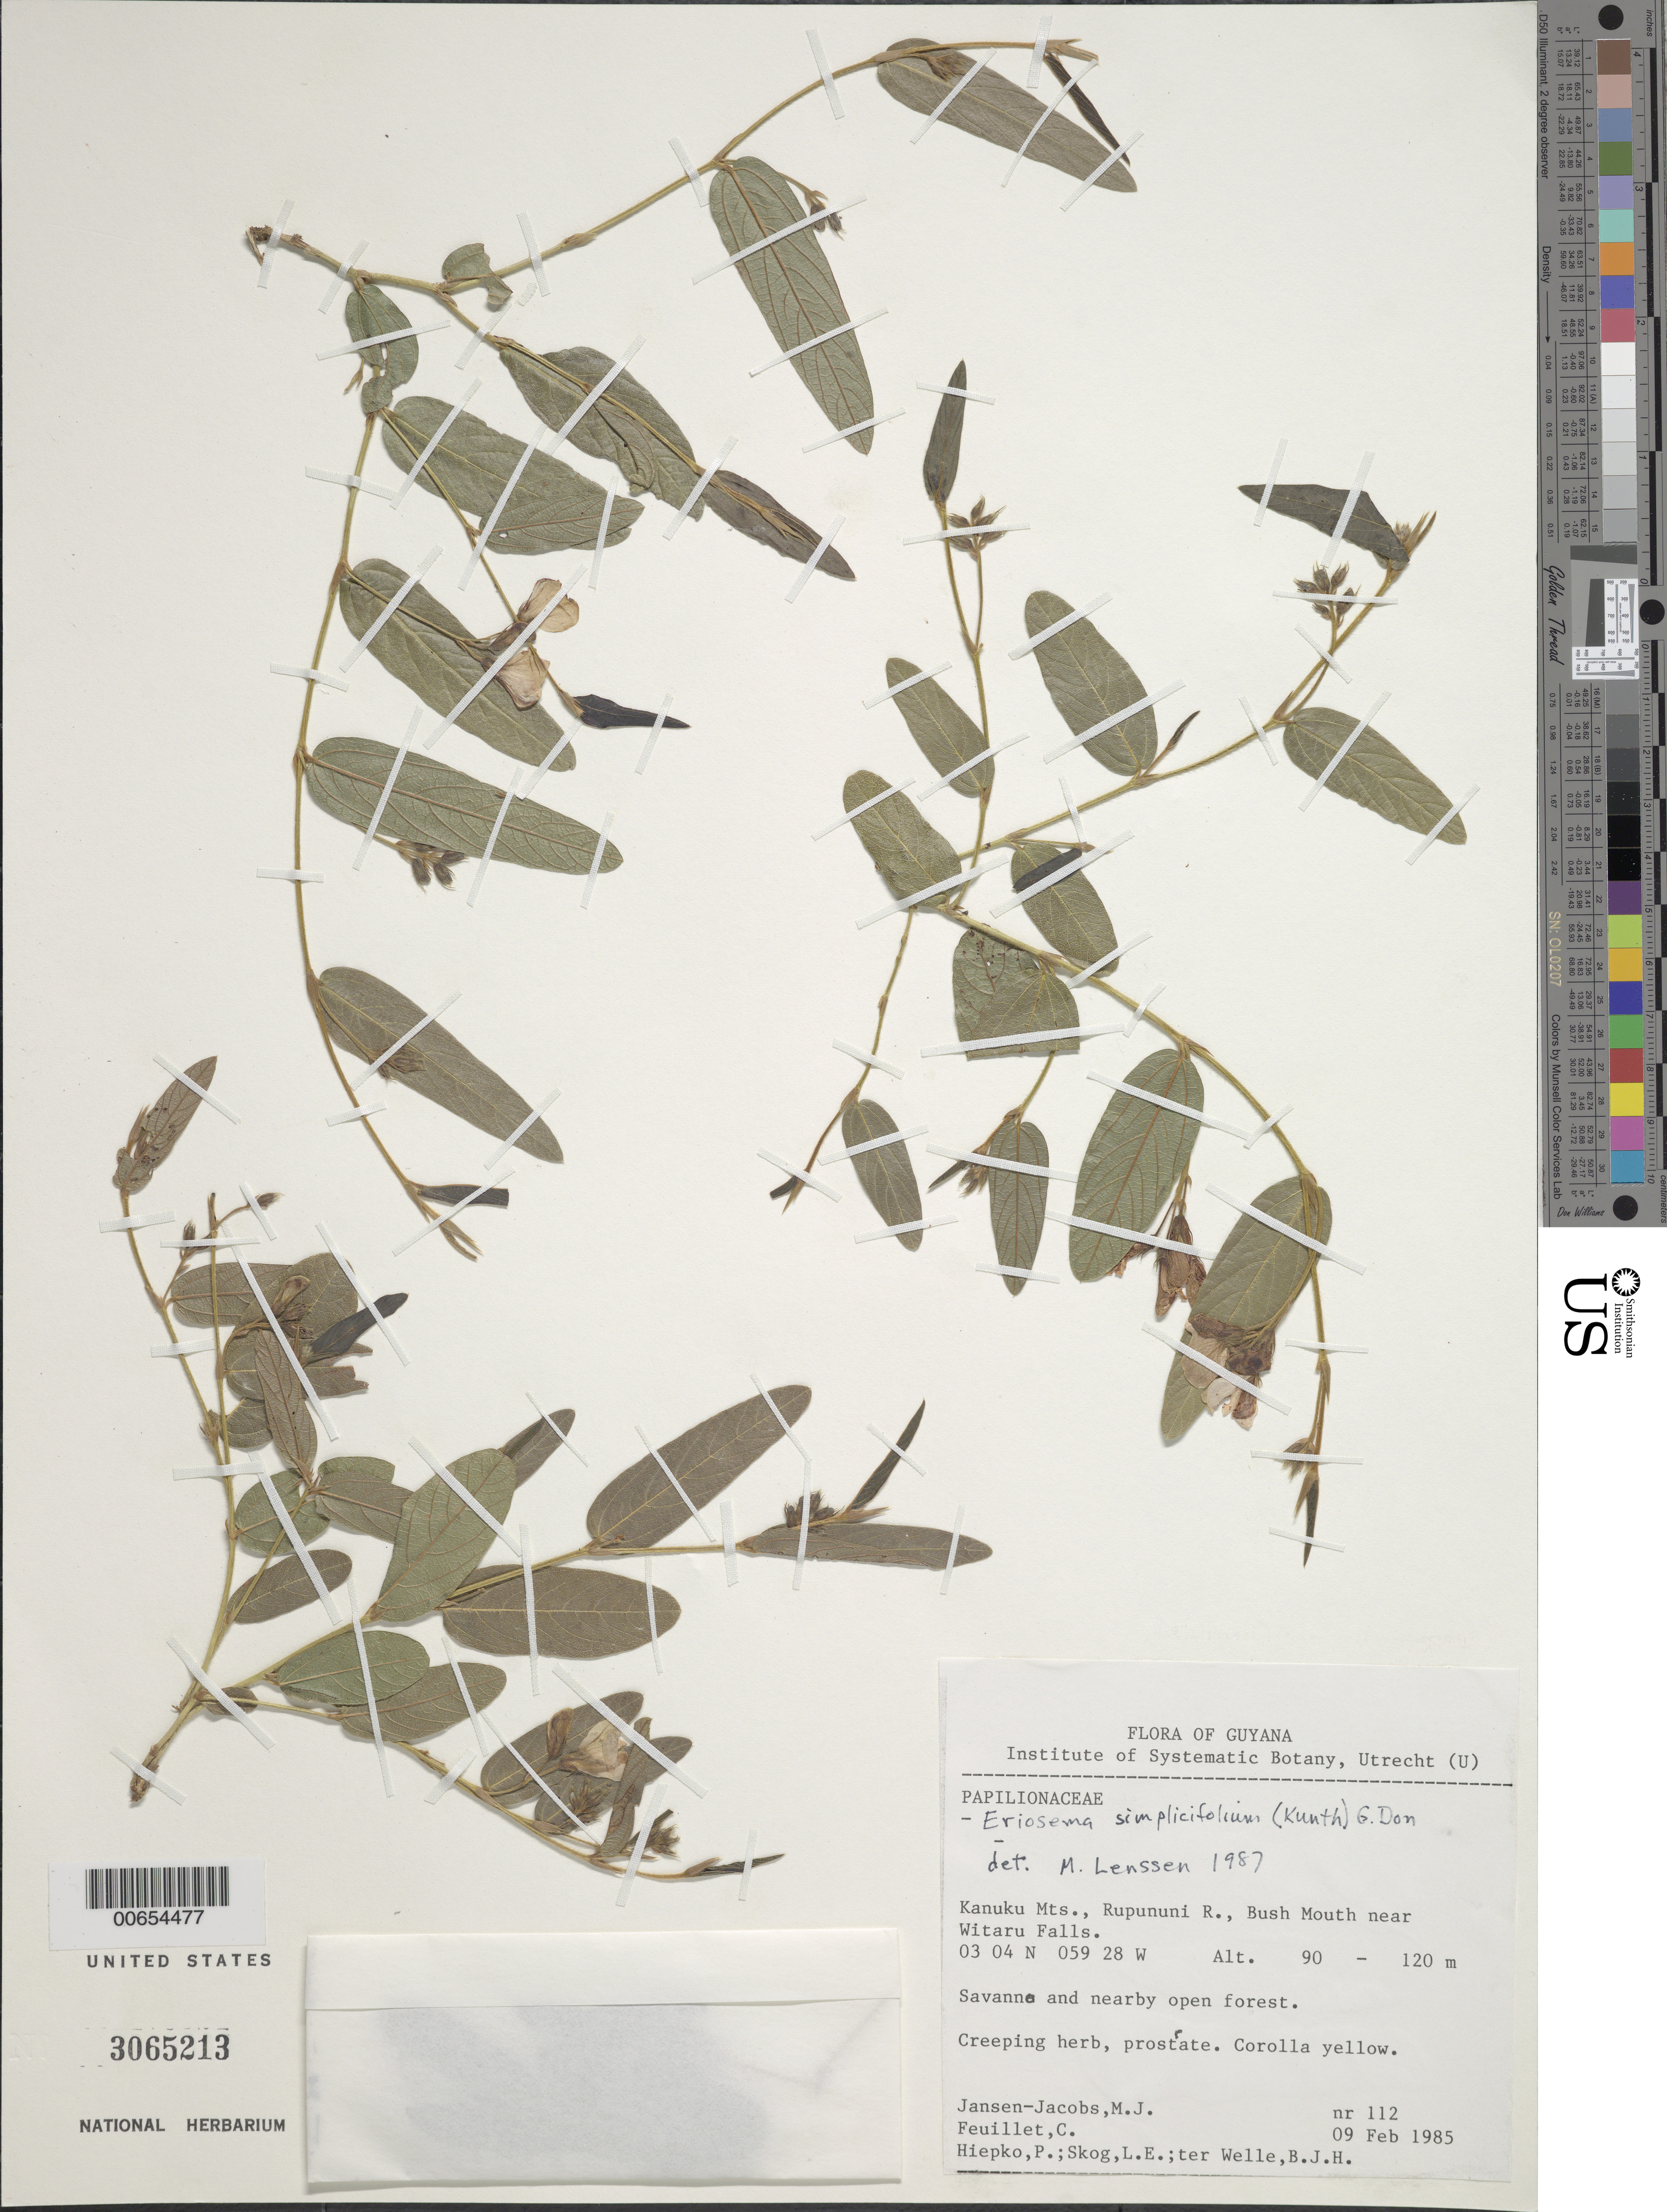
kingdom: Plantae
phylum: Tracheophyta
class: Magnoliopsida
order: Fabales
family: Fabaceae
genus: Eriosema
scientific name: Eriosema simplicifolium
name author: (Kunth) G. Don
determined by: Lenssen, M.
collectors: M. J. Jansen-Jacobs, C. Feuillet, P. H. Hiepko, L. E. Skog & B. Welle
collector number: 112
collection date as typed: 9-Feb-85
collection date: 1985-02-09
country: Guyana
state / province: U. Takutu-U. Essequibo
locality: Kanuku Mts., Rupununi R., Bush Mouth near Witaru Falls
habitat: Savanna and nearby open forest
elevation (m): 90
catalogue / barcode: US 3065213